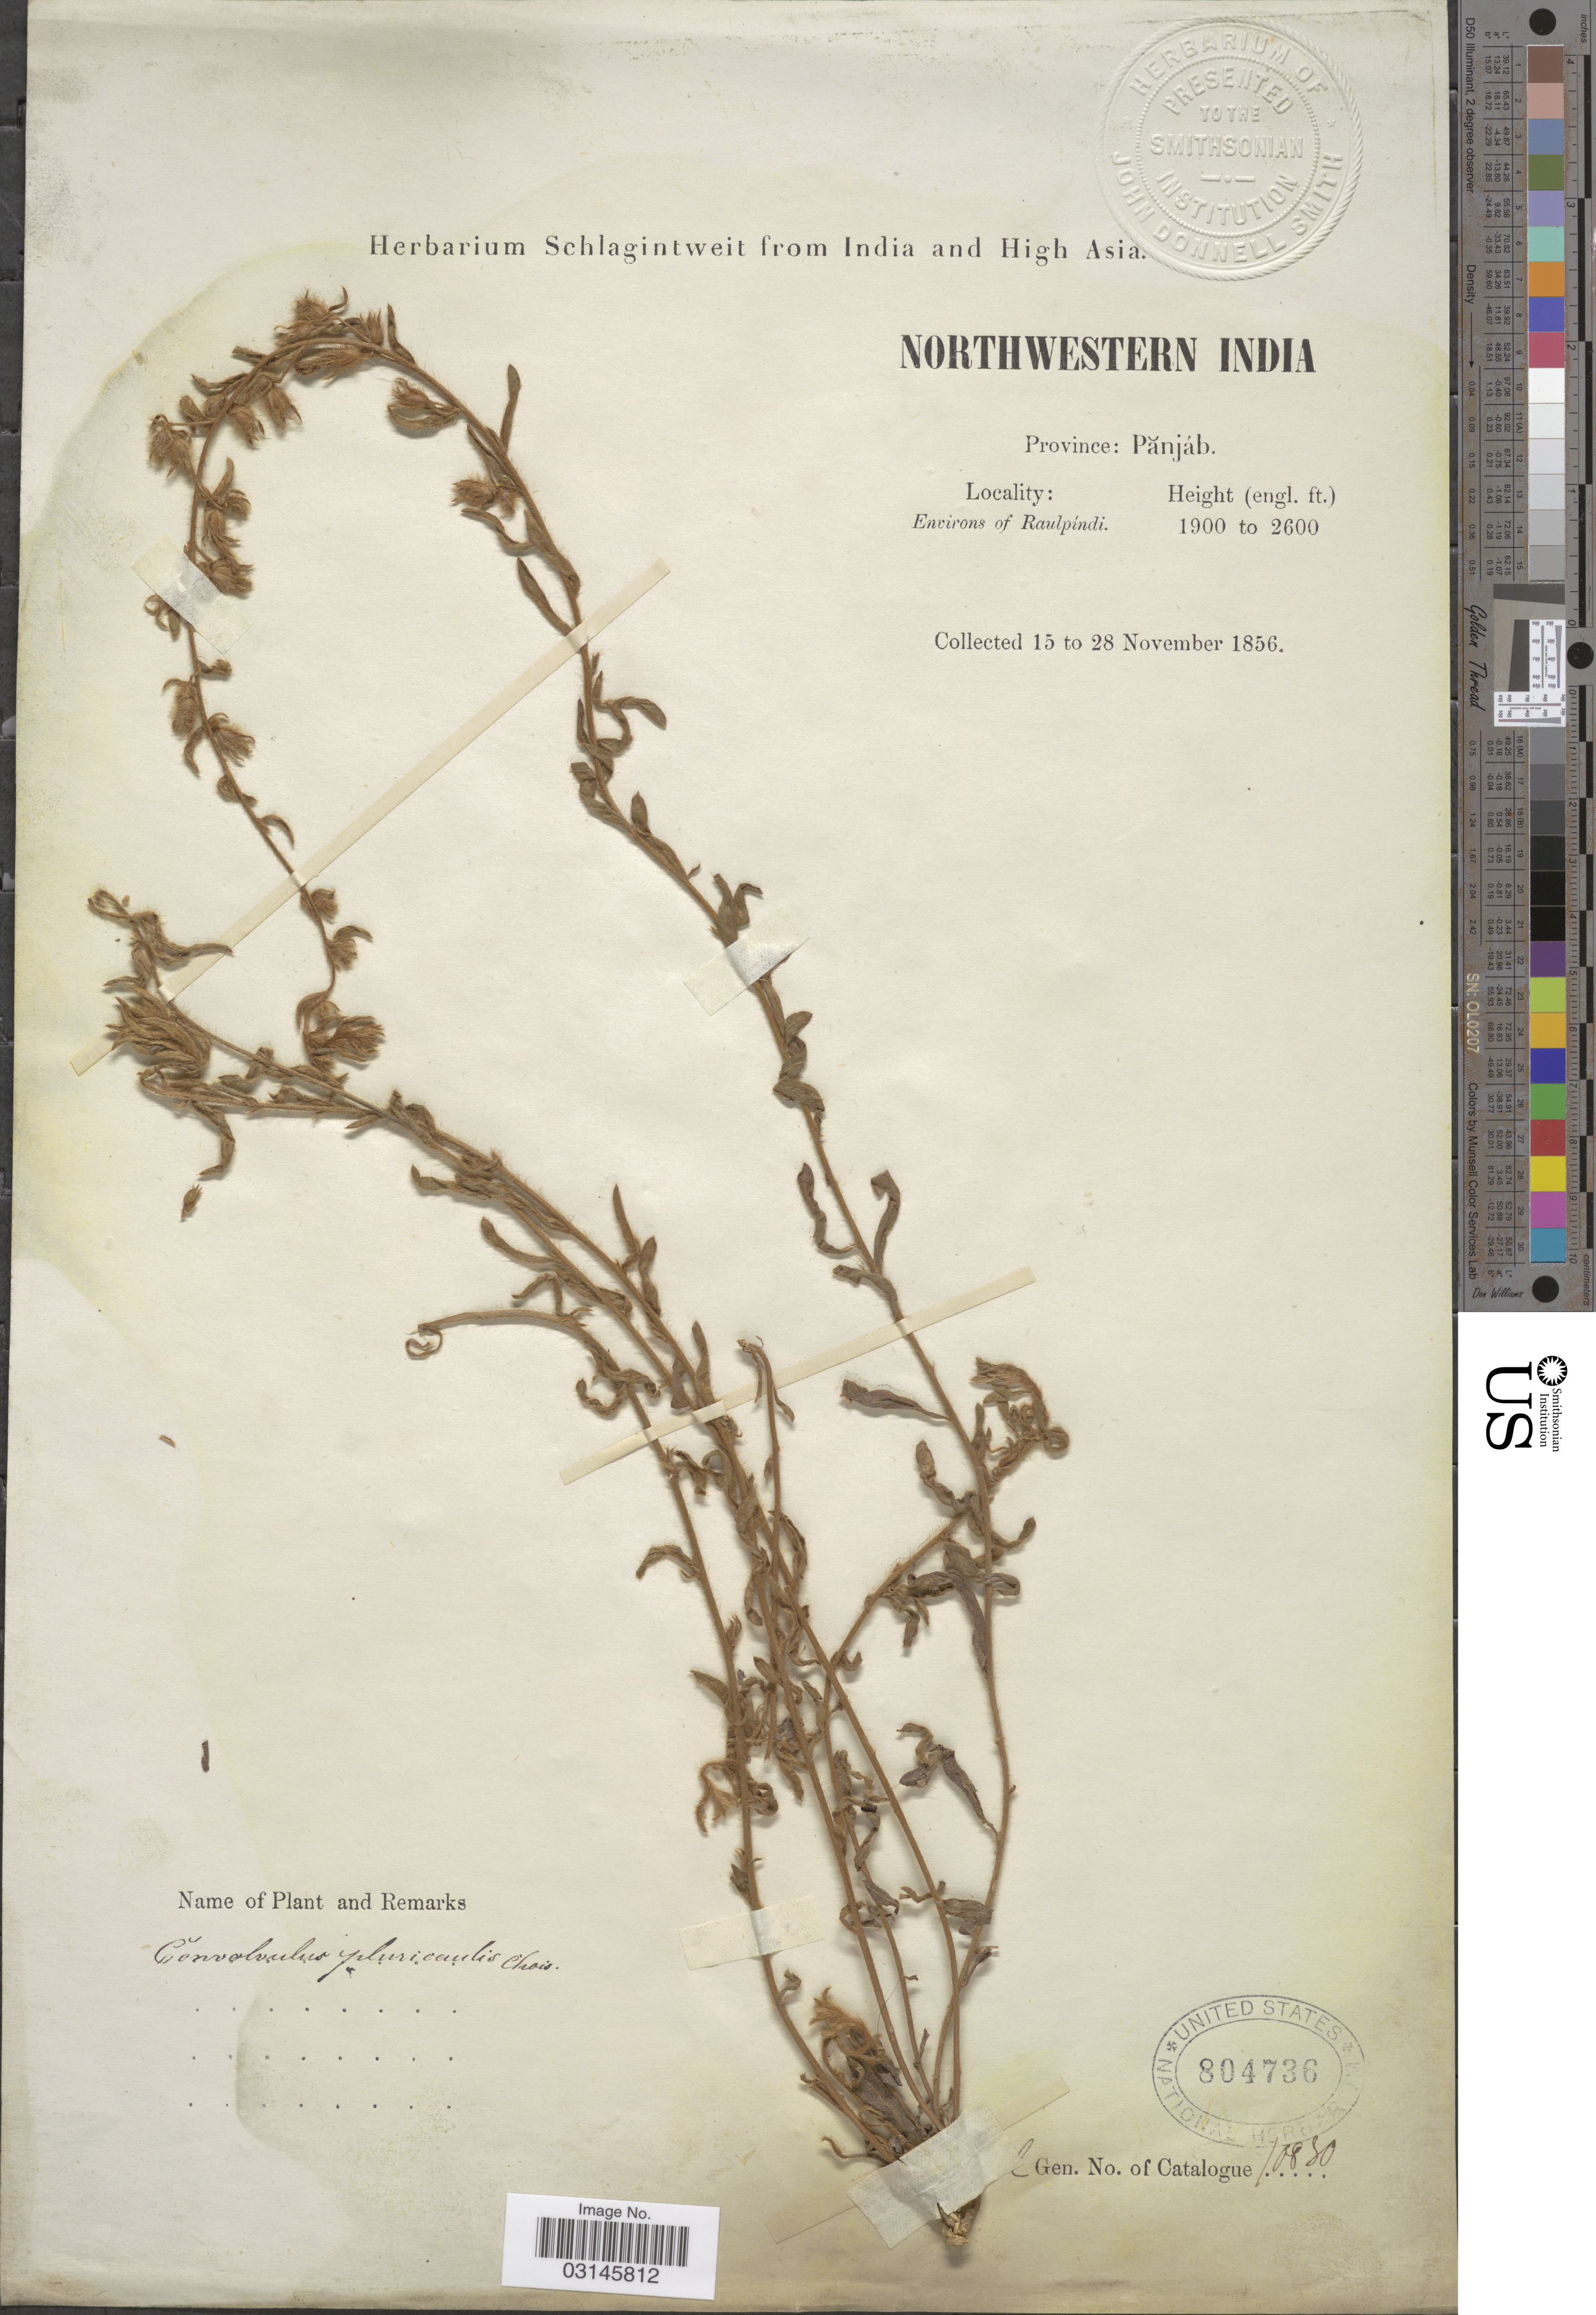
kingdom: Plantae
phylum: Tracheophyta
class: Magnoliopsida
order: Solanales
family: Convolvulaceae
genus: Convolvulus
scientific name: Convolvulus prostratus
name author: Forssk.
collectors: ex herb. Schlagintweit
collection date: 1856-11-15/1856-11-28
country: India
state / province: Punjab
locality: Northwestern India, Province: Panjáb, Environs of Raulpíndi.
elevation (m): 579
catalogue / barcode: US 804736